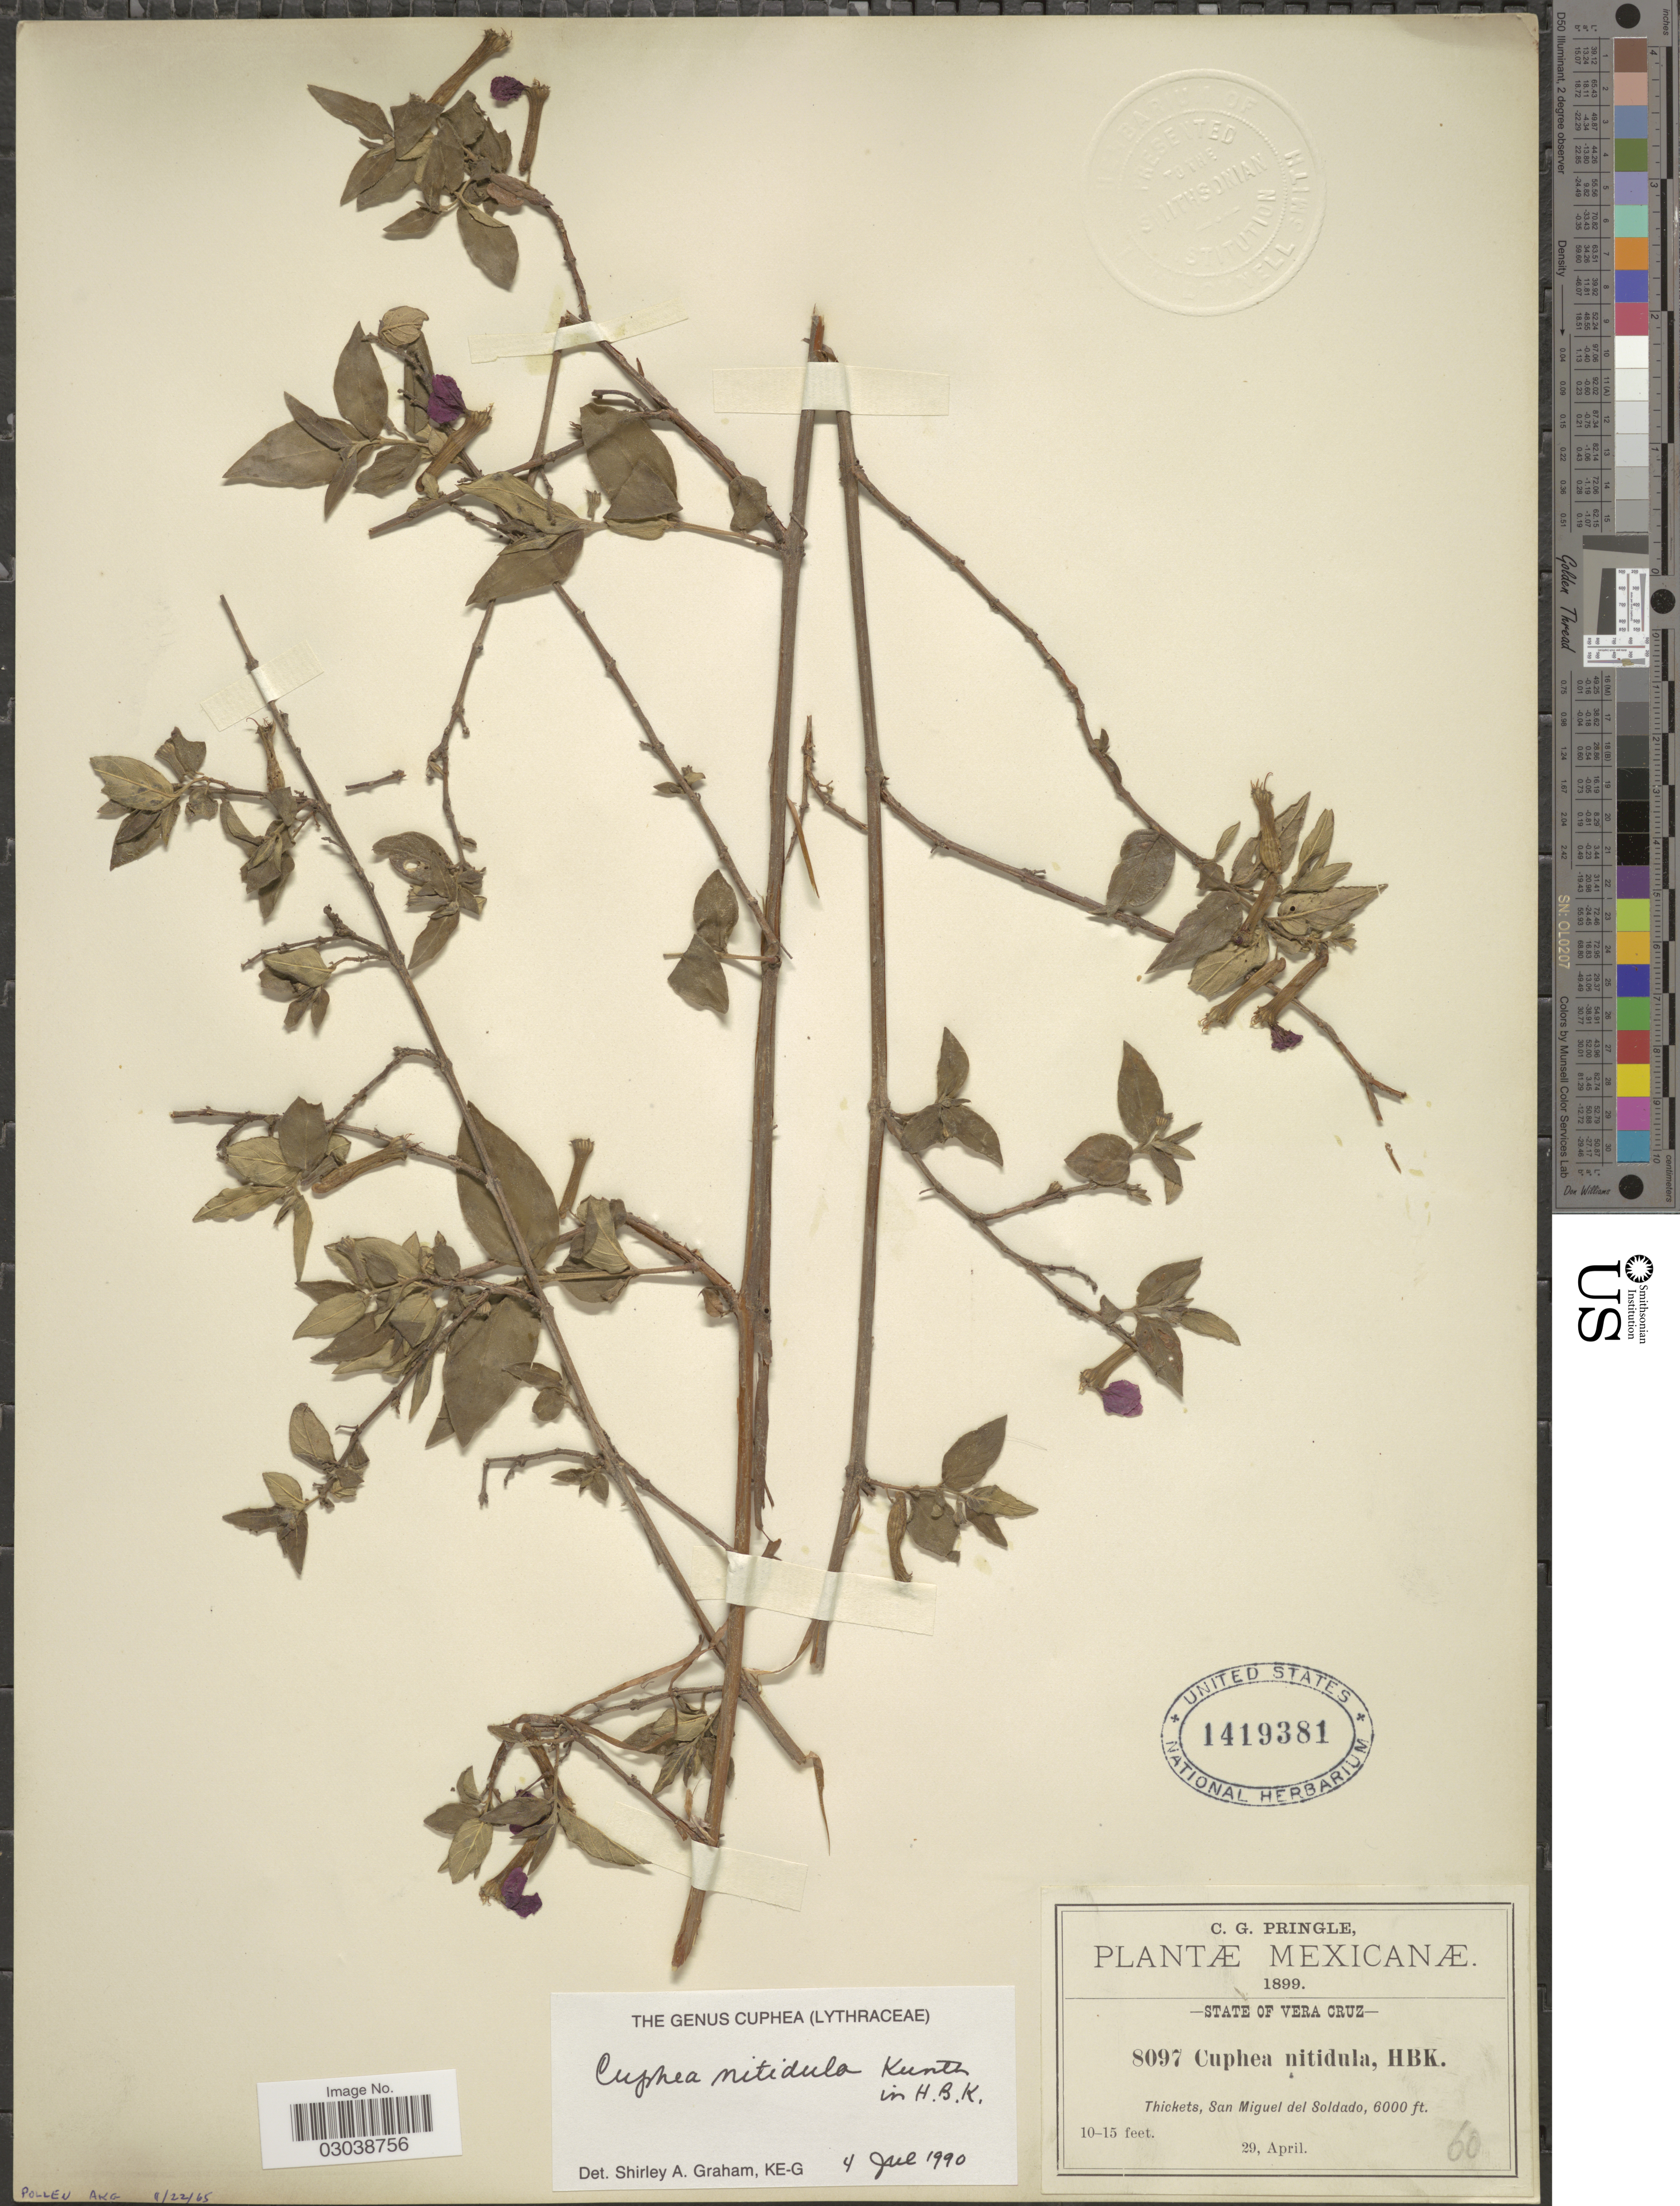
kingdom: Plantae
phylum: Tracheophyta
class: Magnoliopsida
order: Myrtales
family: Lythraceae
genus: Cuphea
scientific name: Cuphea nitidula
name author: Kunth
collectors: C. G. Pringle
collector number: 8097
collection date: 1899-04-29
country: Mexico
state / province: Veracruz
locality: Vera Cruz, Thickets, San Miguel del Soldado.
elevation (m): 1829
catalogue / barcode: US 1419381